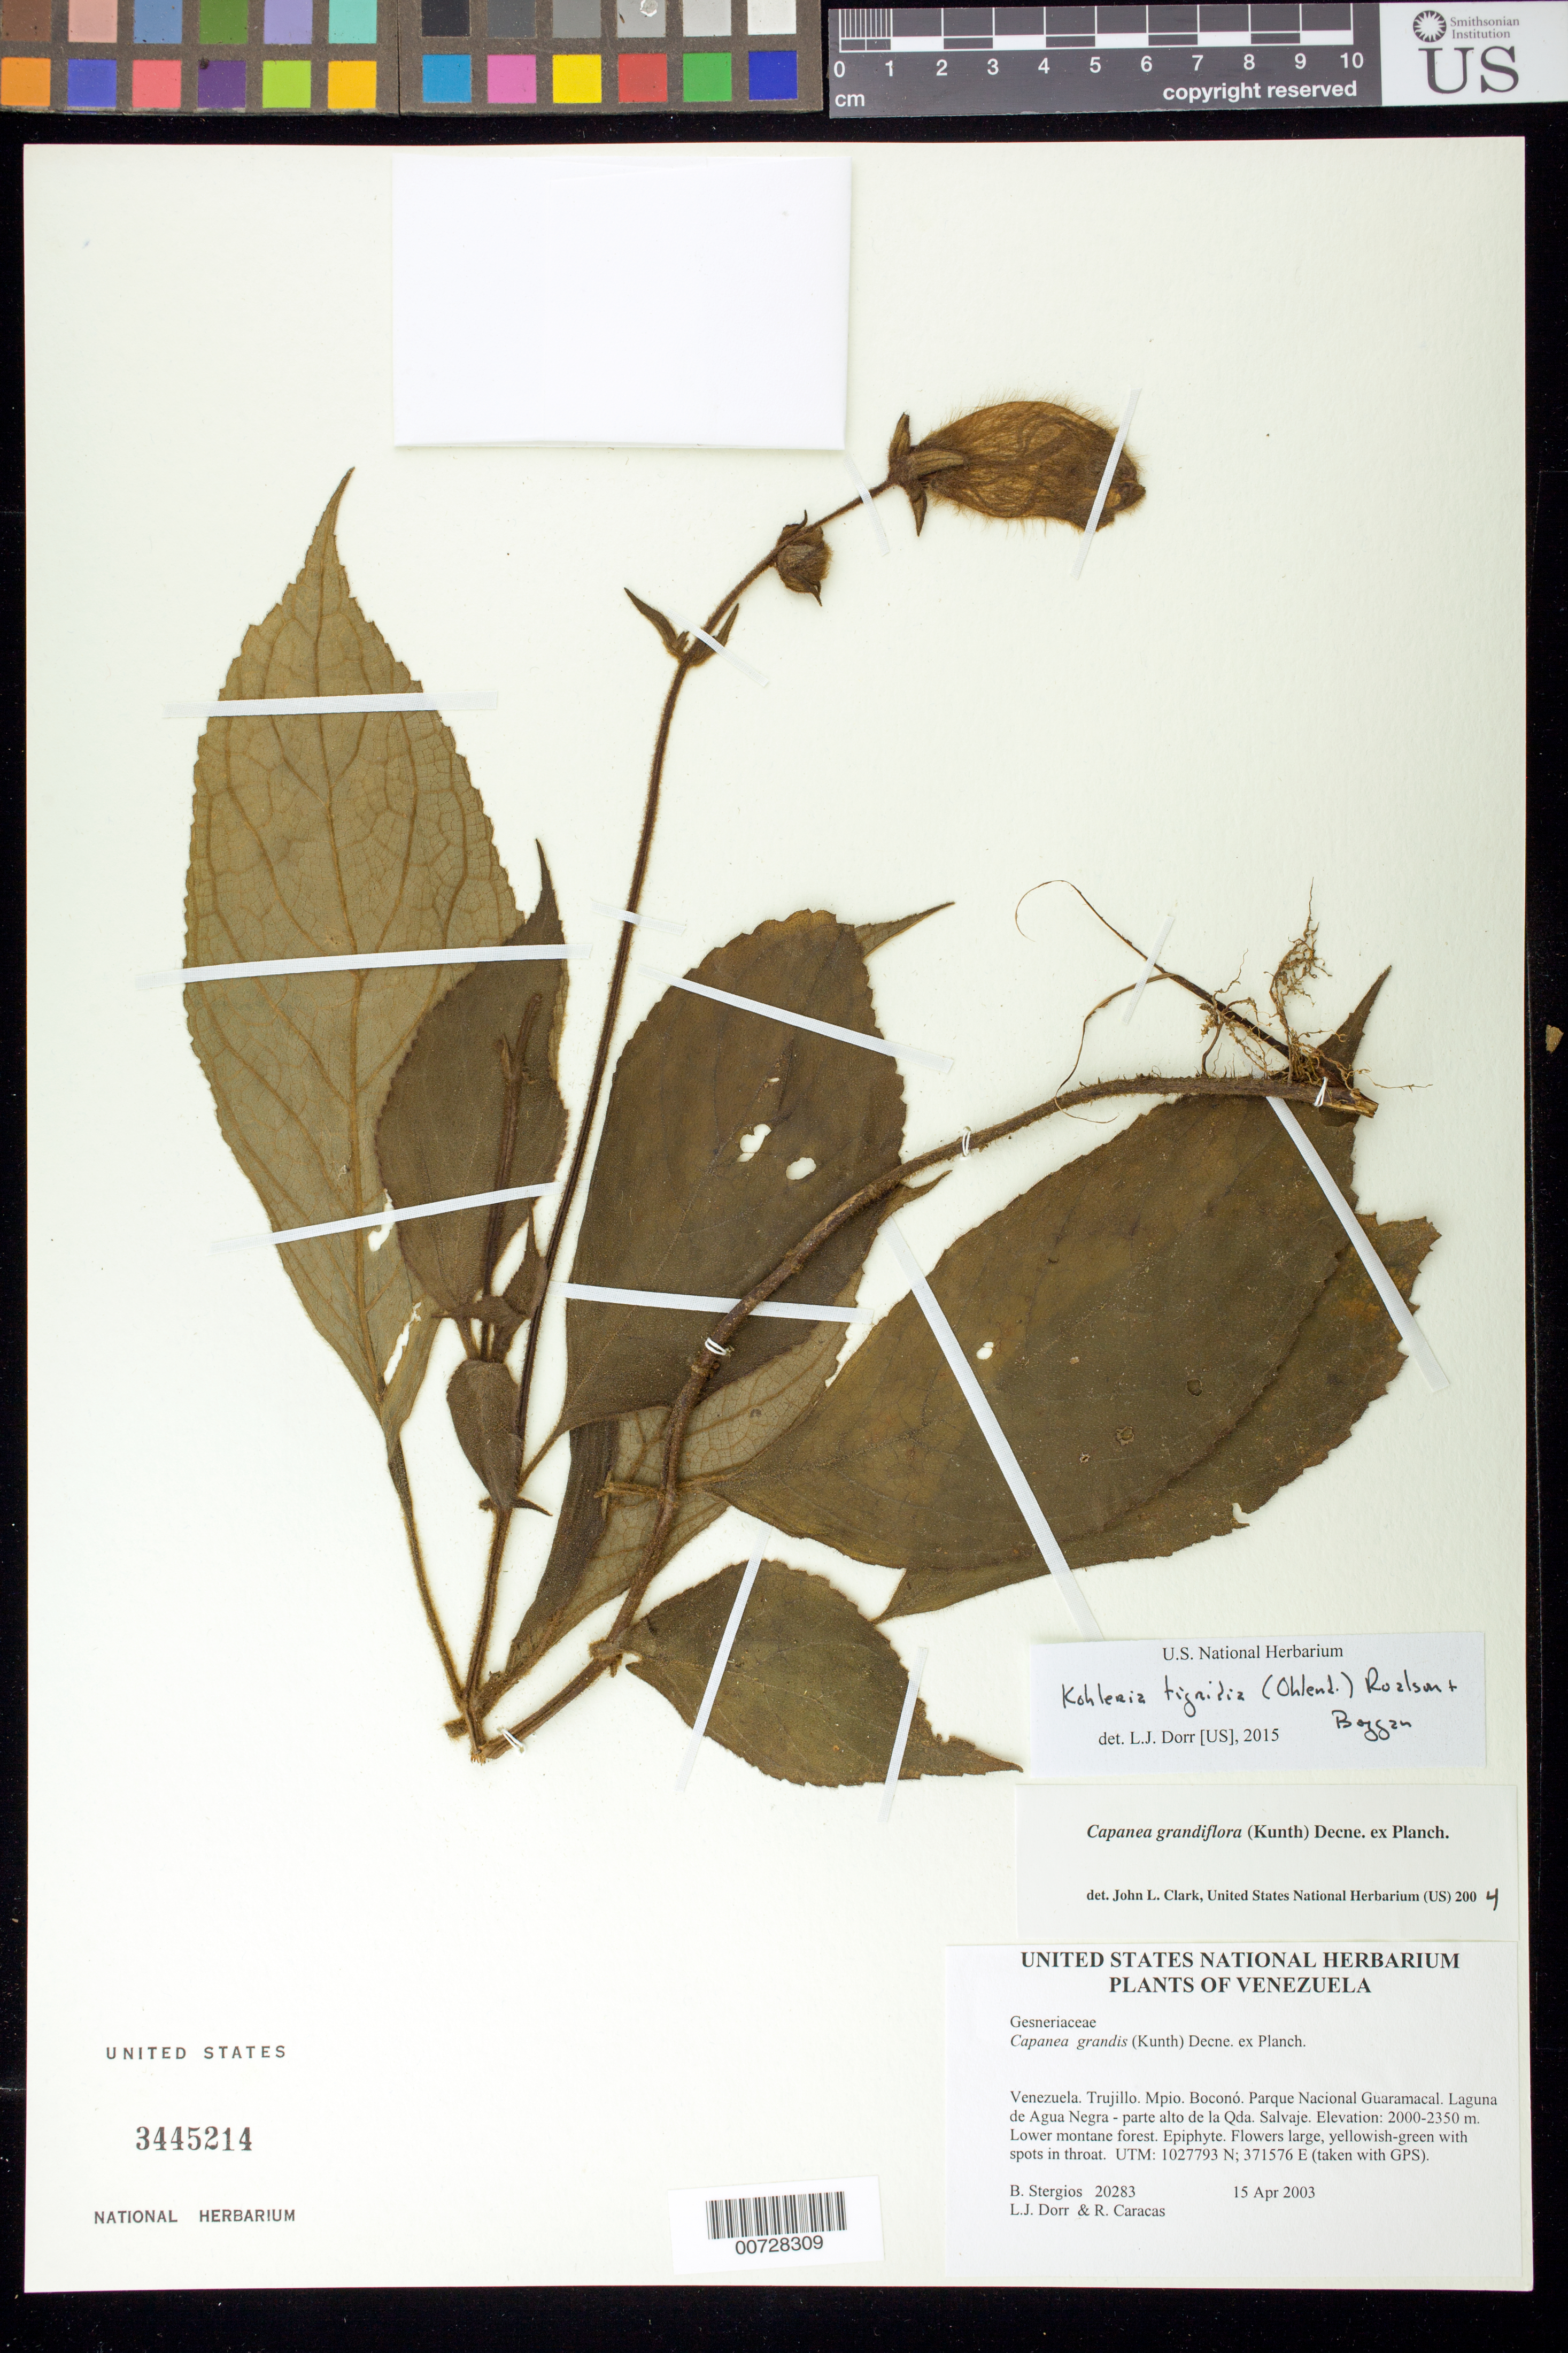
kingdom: Plantae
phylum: Tracheophyta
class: Magnoliopsida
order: Lamiales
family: Gesneriaceae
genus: Kohleria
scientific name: Kohleria tigridia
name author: (Ohlend.) Roalson & Boggan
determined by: Dorr, L. J., (BOT), Smithsonian Institution - National Museum of Natural History (UNITED STATES)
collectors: B. G. Stergios, L. J. Dorr & R. Caracas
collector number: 20283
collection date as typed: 15 Apr 2003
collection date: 2003-04-15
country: Venezuela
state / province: Trujillo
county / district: Boconó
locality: Parque Nacional Guaramacal, Laguna de Agua Negra - parte alto de la Qda. Salvaje.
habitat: Lower montane forest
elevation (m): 2000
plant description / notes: F, PORT, SEL, US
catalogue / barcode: US 3445214